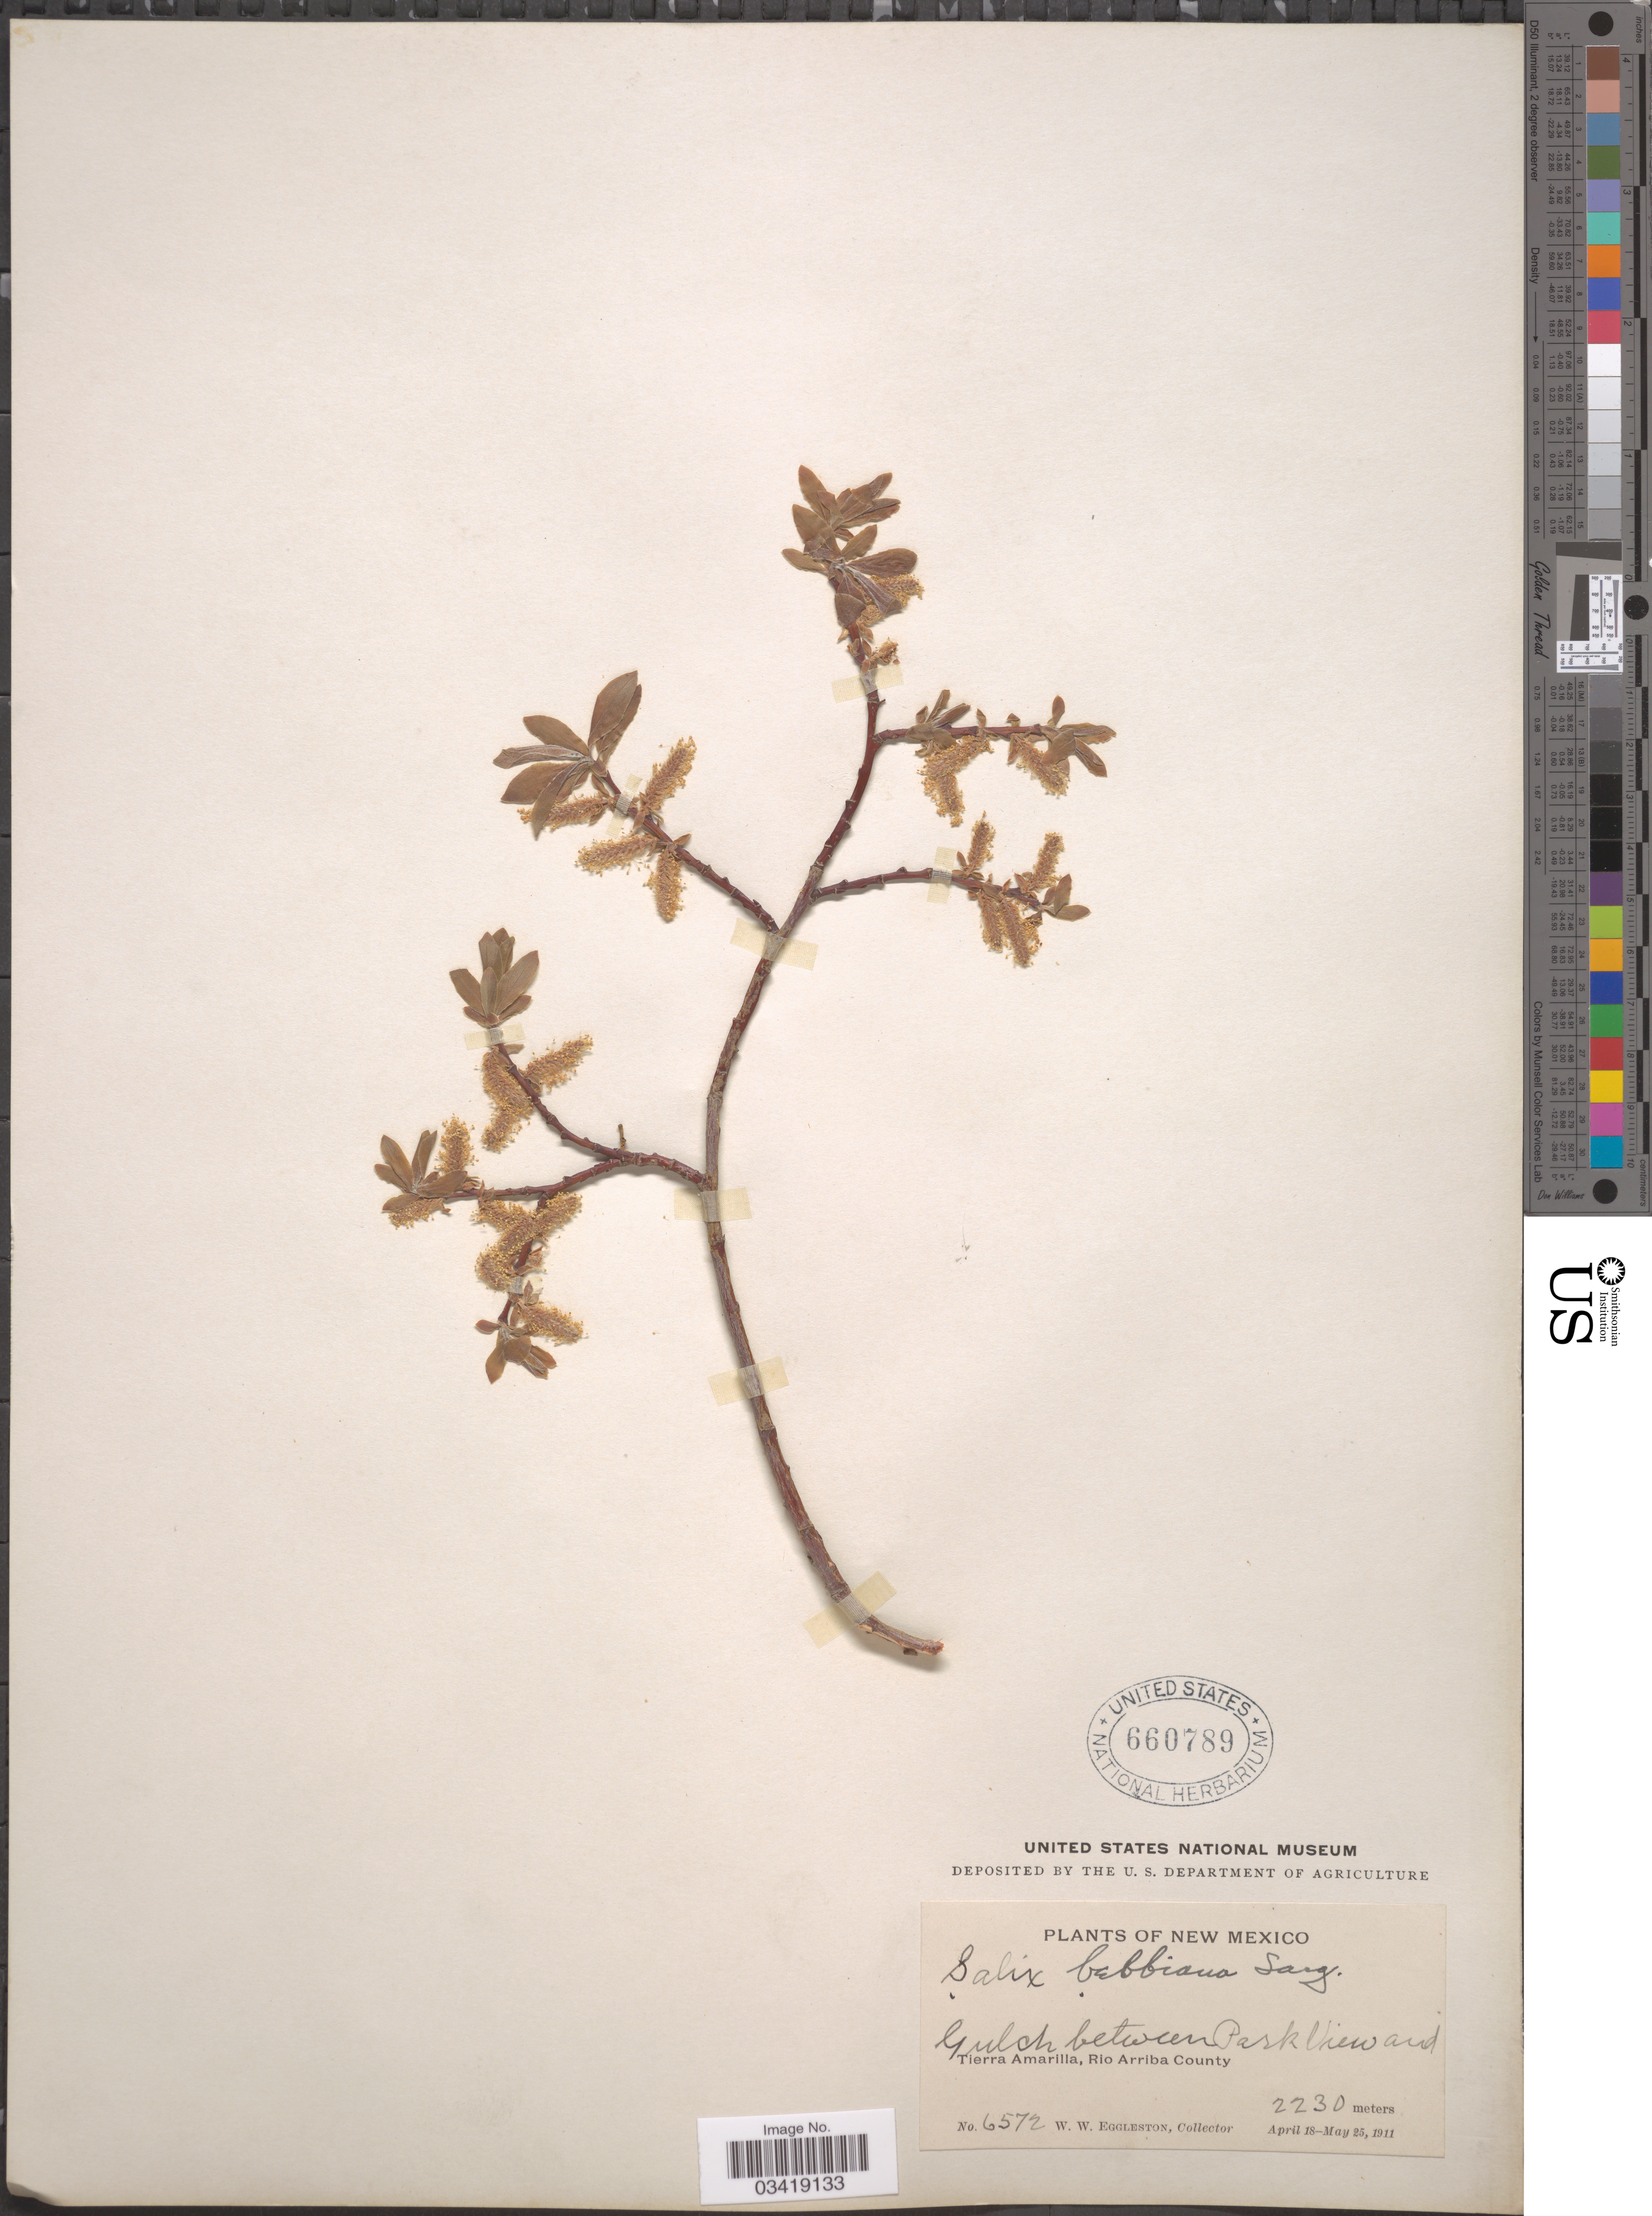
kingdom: Plantae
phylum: Tracheophyta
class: Magnoliopsida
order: Malpighiales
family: Salicaceae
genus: Salix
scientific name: Salix bebbiana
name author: Sarg.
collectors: W. W. Eggleston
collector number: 6572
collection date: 1911-04-18/1911-05-25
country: United States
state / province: New Mexico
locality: Gulch between Park View and Tierra Amarilla, Rio Arriba County.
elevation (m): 2230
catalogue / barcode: US 660789